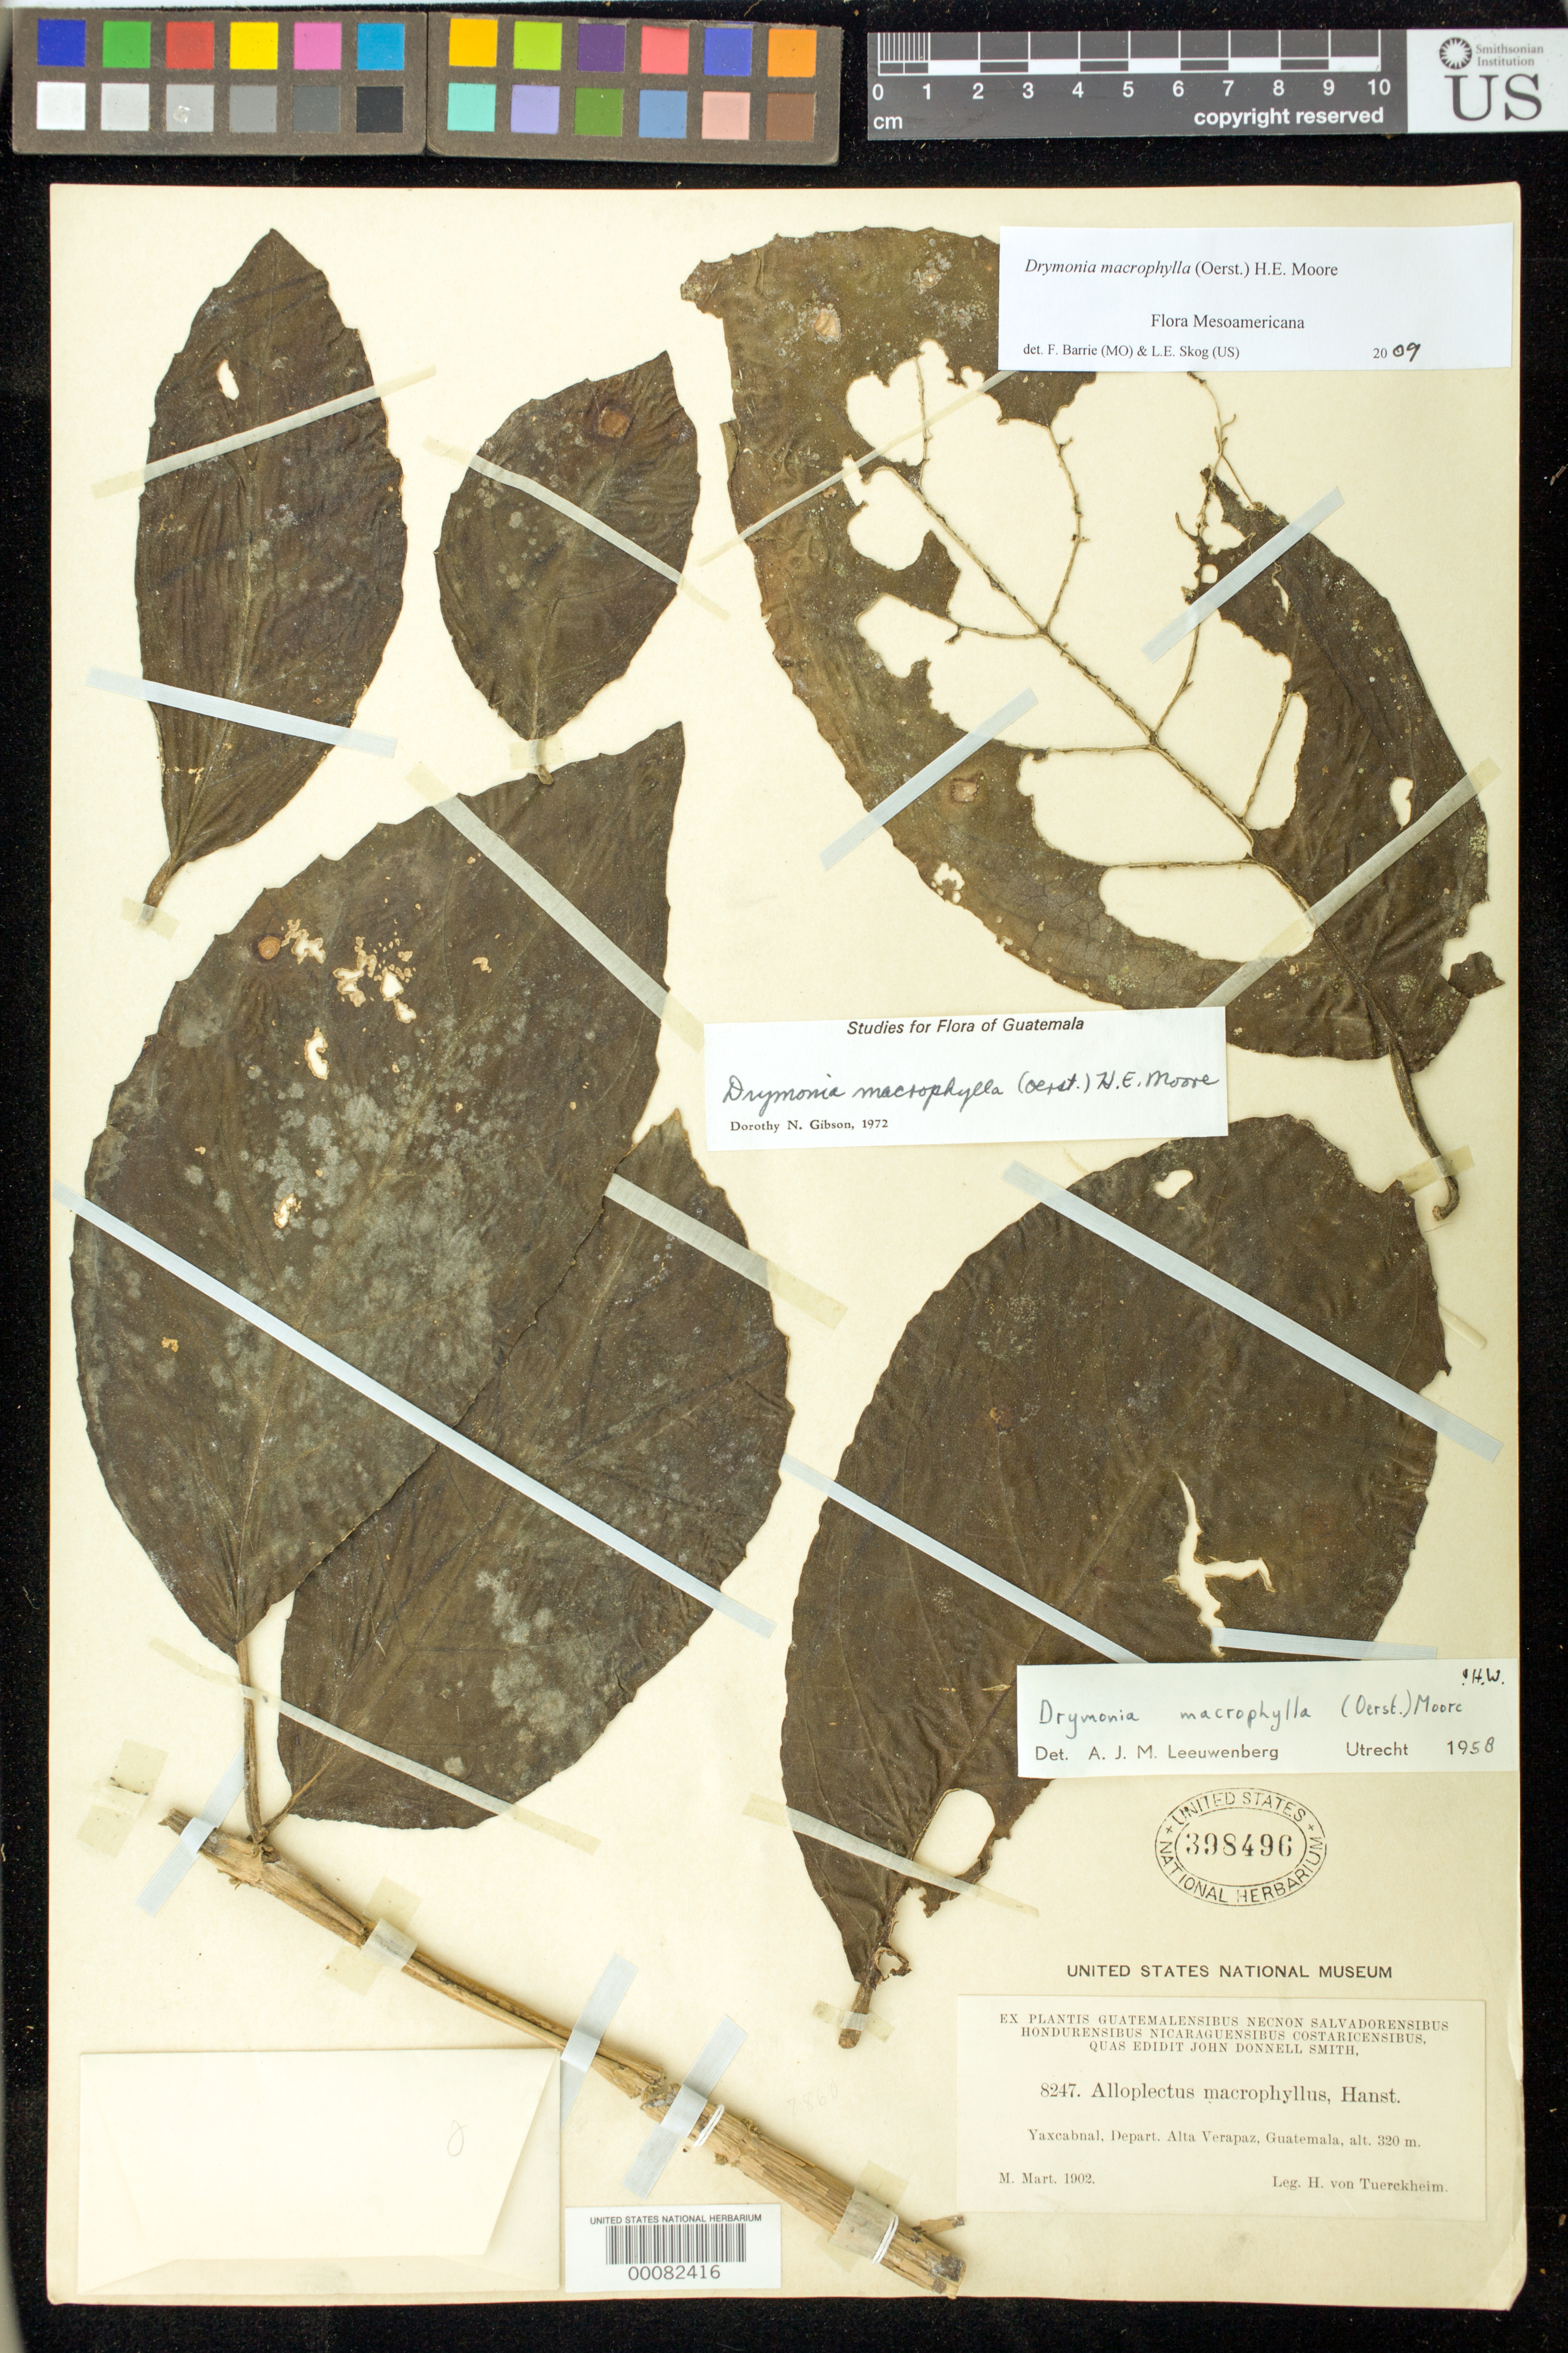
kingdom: Plantae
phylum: Tracheophyta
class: Magnoliopsida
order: Lamiales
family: Gesneriaceae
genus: Drymonia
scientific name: Drymonia macrophylla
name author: (Oerst.) H.E. Moore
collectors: H. von Türckheim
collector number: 8247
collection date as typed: Mar 1902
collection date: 1902-03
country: Guatemala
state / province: Alta Verapaz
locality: Yaxcabnal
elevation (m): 320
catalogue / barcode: US 398496